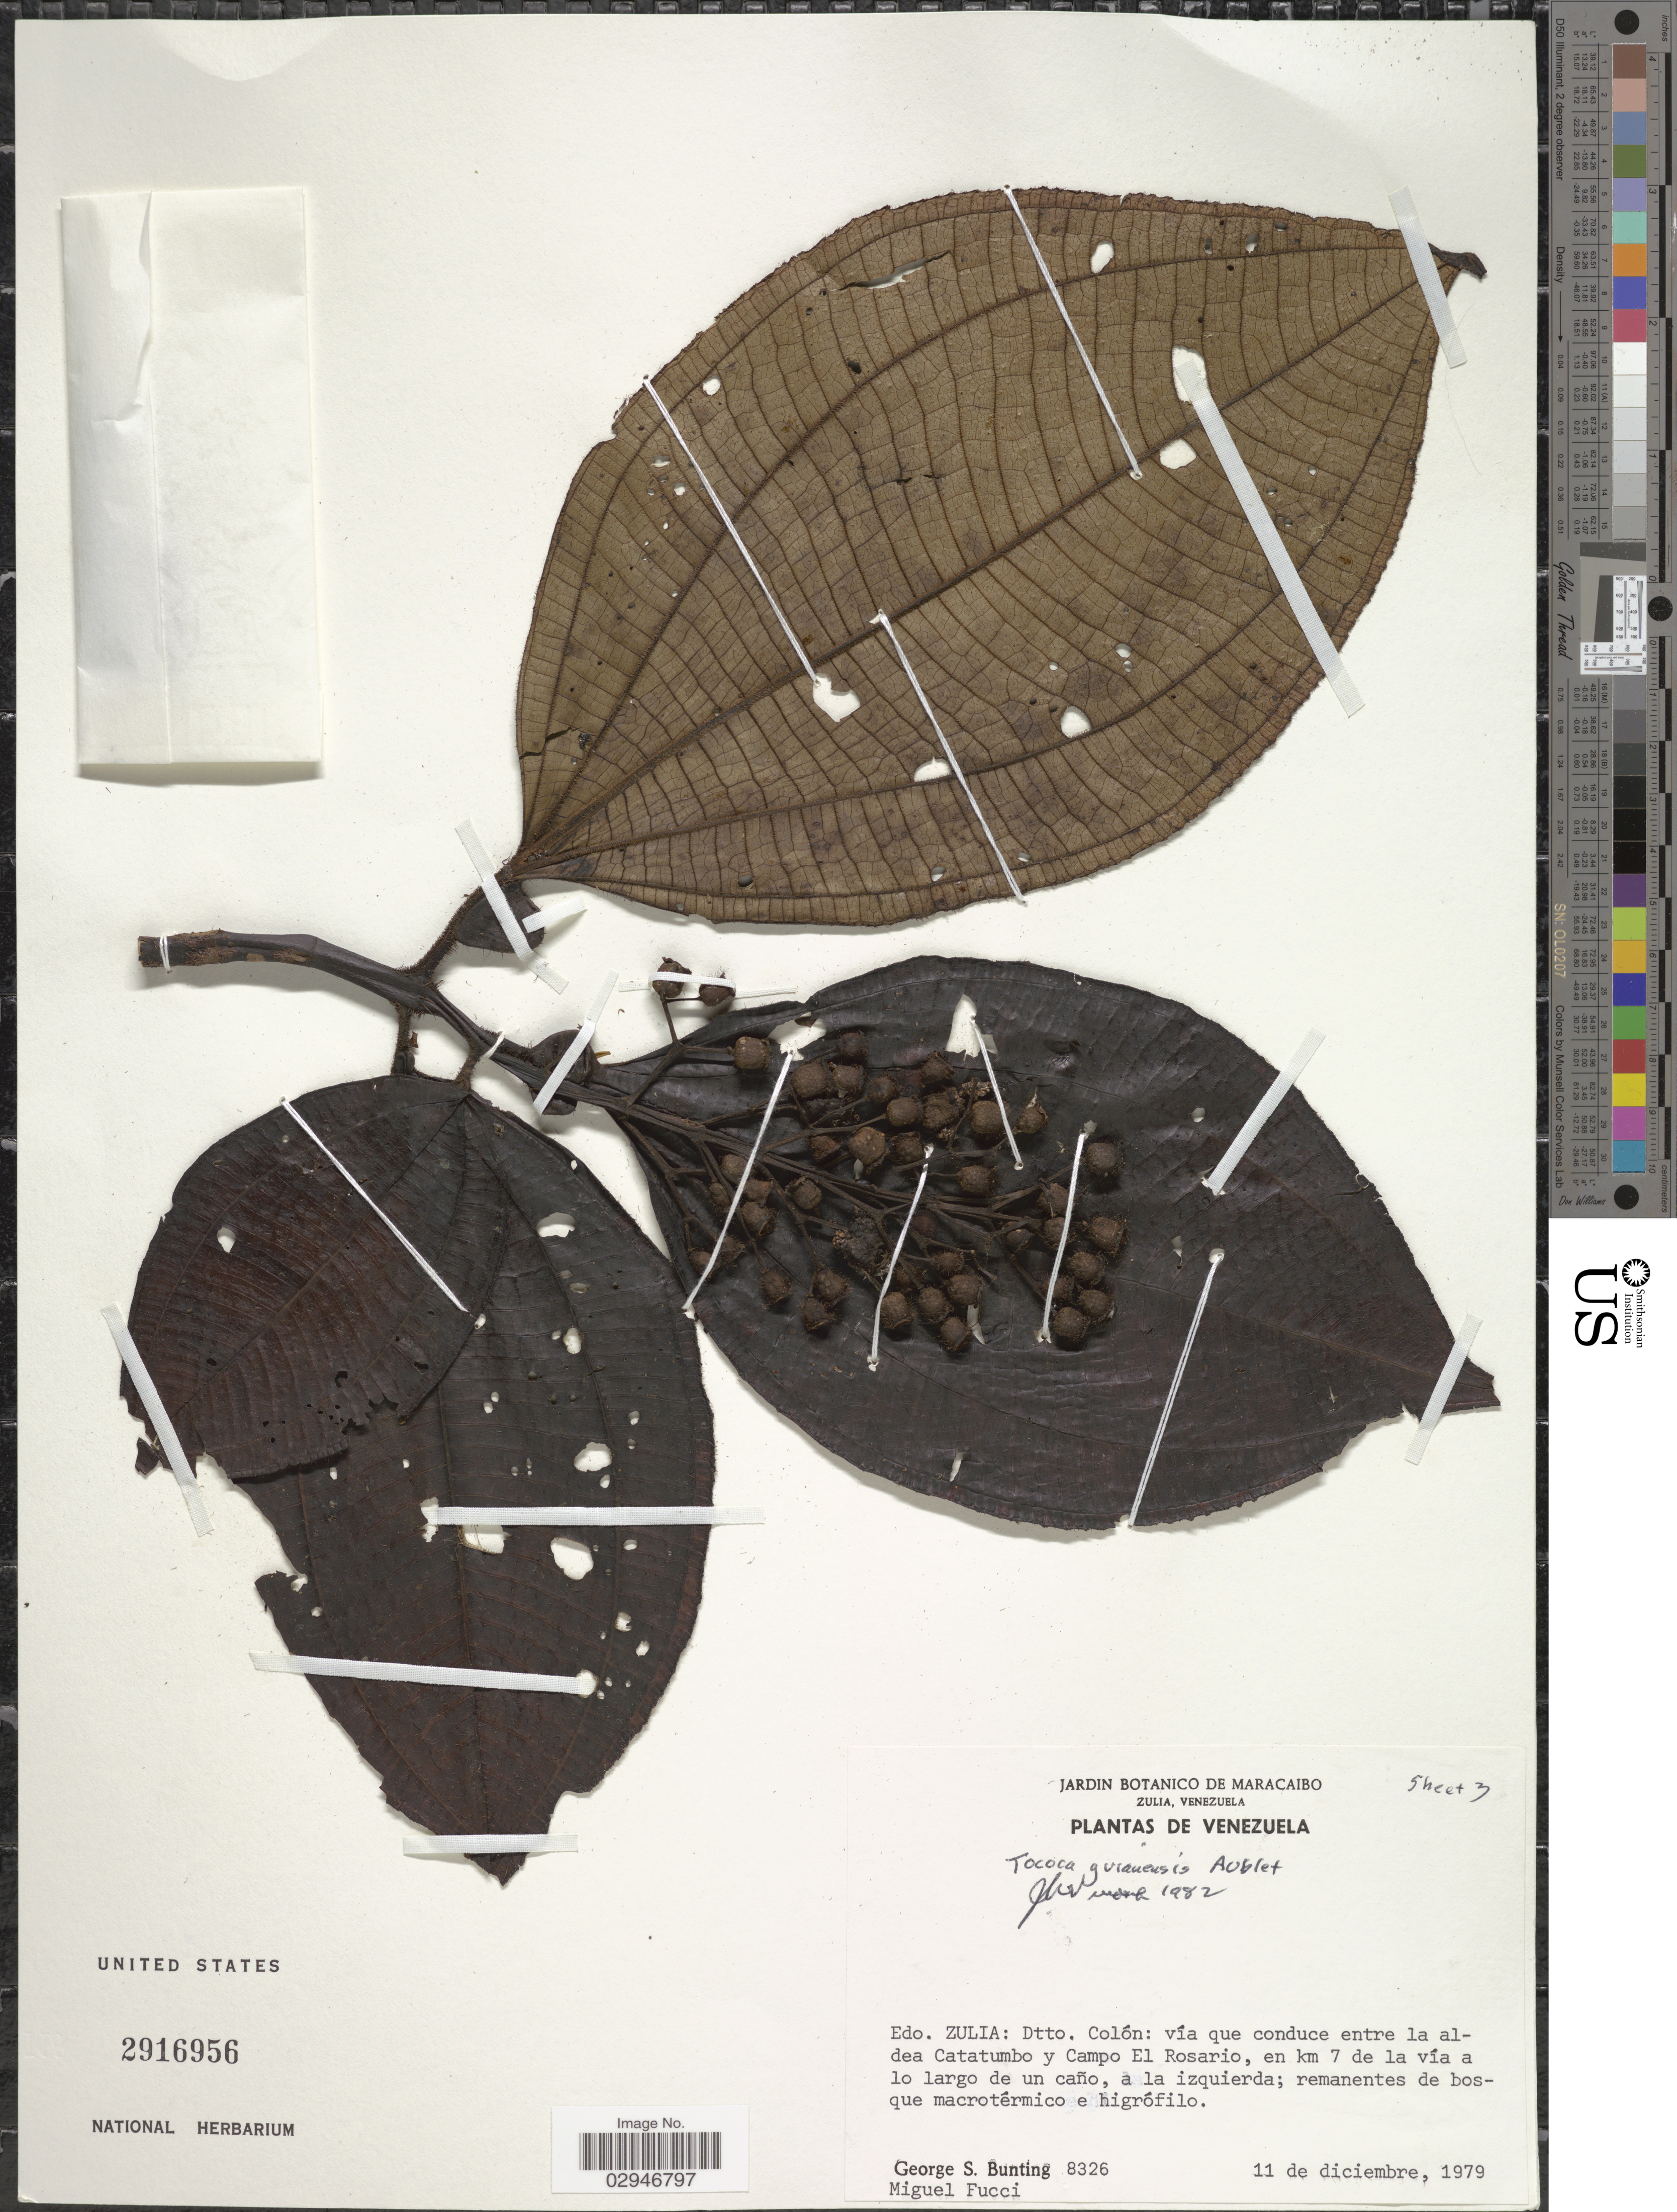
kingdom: Plantae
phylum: Tracheophyta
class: Magnoliopsida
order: Myrtales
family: Melastomataceae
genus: Tococa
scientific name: Tococa guianensis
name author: Aubl.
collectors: G. S. Bunting & M. Fucci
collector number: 8326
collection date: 1979-12-11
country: Venezuela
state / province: Zulia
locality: Edo. Zulia: Dtto. Colón: vía que conduce entre la aldea Catatumbo y Campo El Rosario, en km 7 de la vía a lo largo de un caño, a la izquierda; remanentes de bosque macrotérmico e higrófilo.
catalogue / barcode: US 2916956